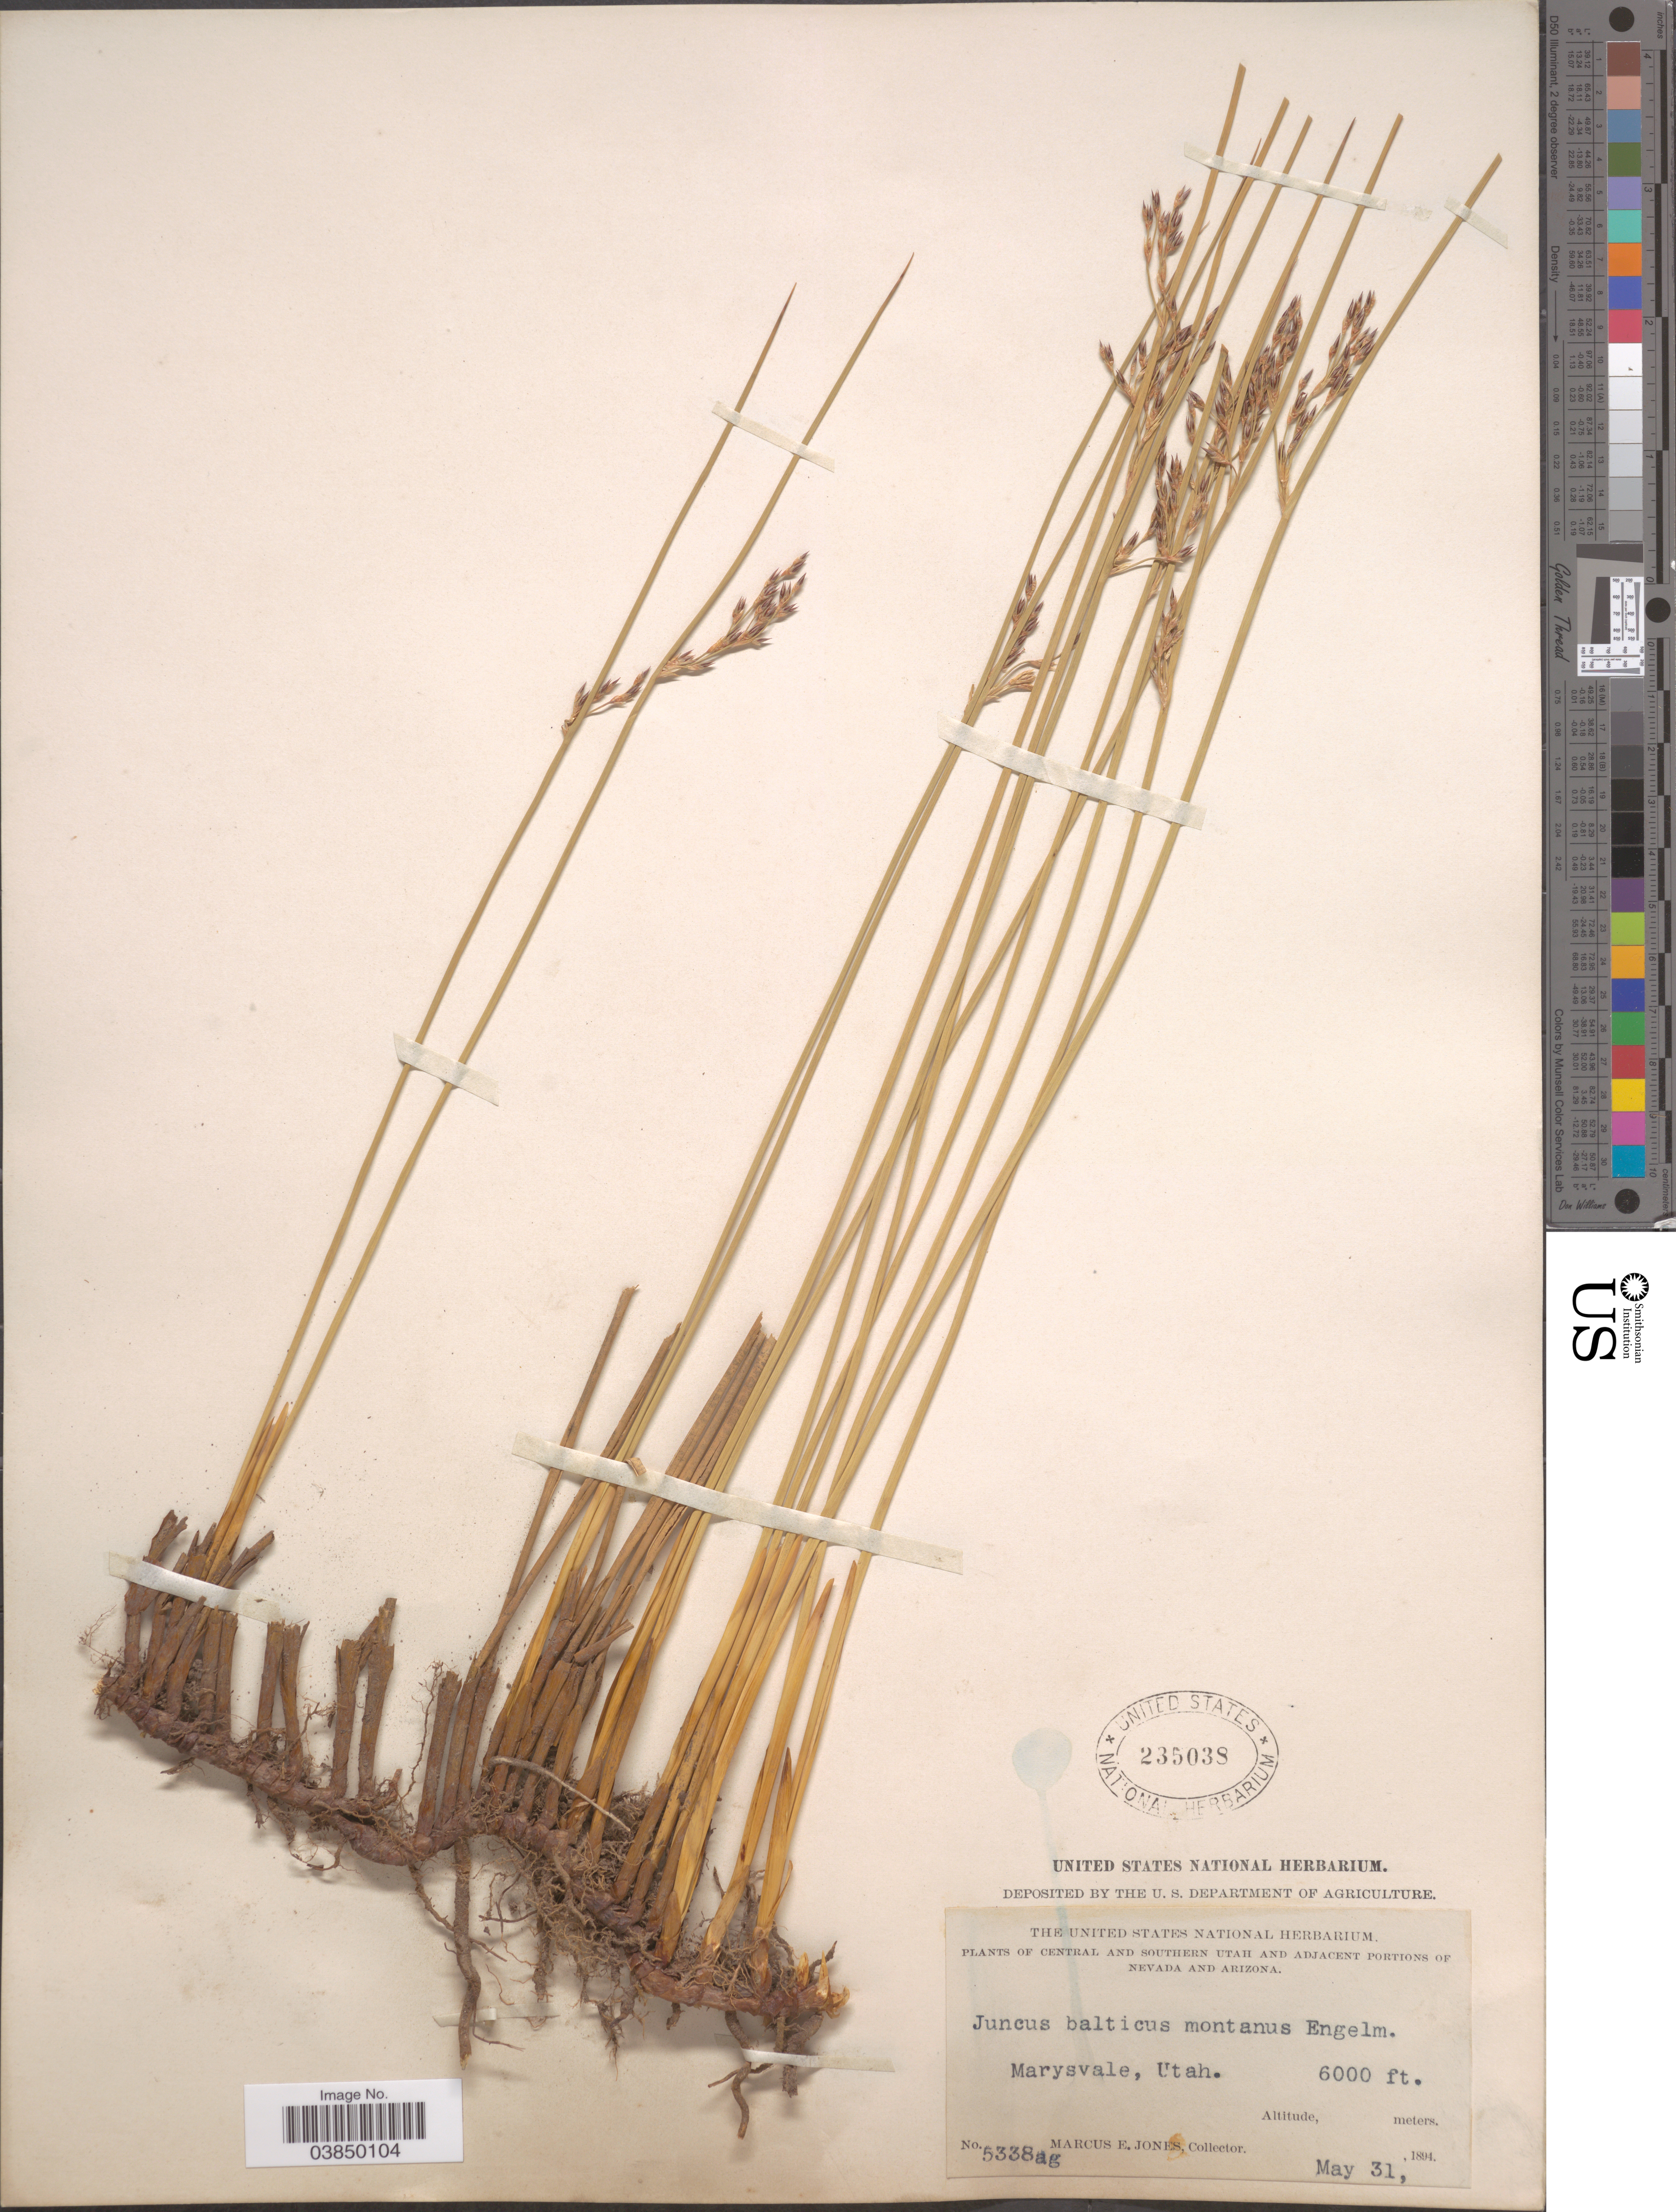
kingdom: Plantae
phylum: Tracheophyta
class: Liliopsida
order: Poales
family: Juncaceae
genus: Juncus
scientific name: Juncus balticus var. montanus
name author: Engelm.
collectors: M. E. Jones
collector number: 5338ag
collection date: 1894-05-31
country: United States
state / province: Utah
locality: Central and Southern Utah. Marysvale.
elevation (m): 1829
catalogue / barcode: US 235038